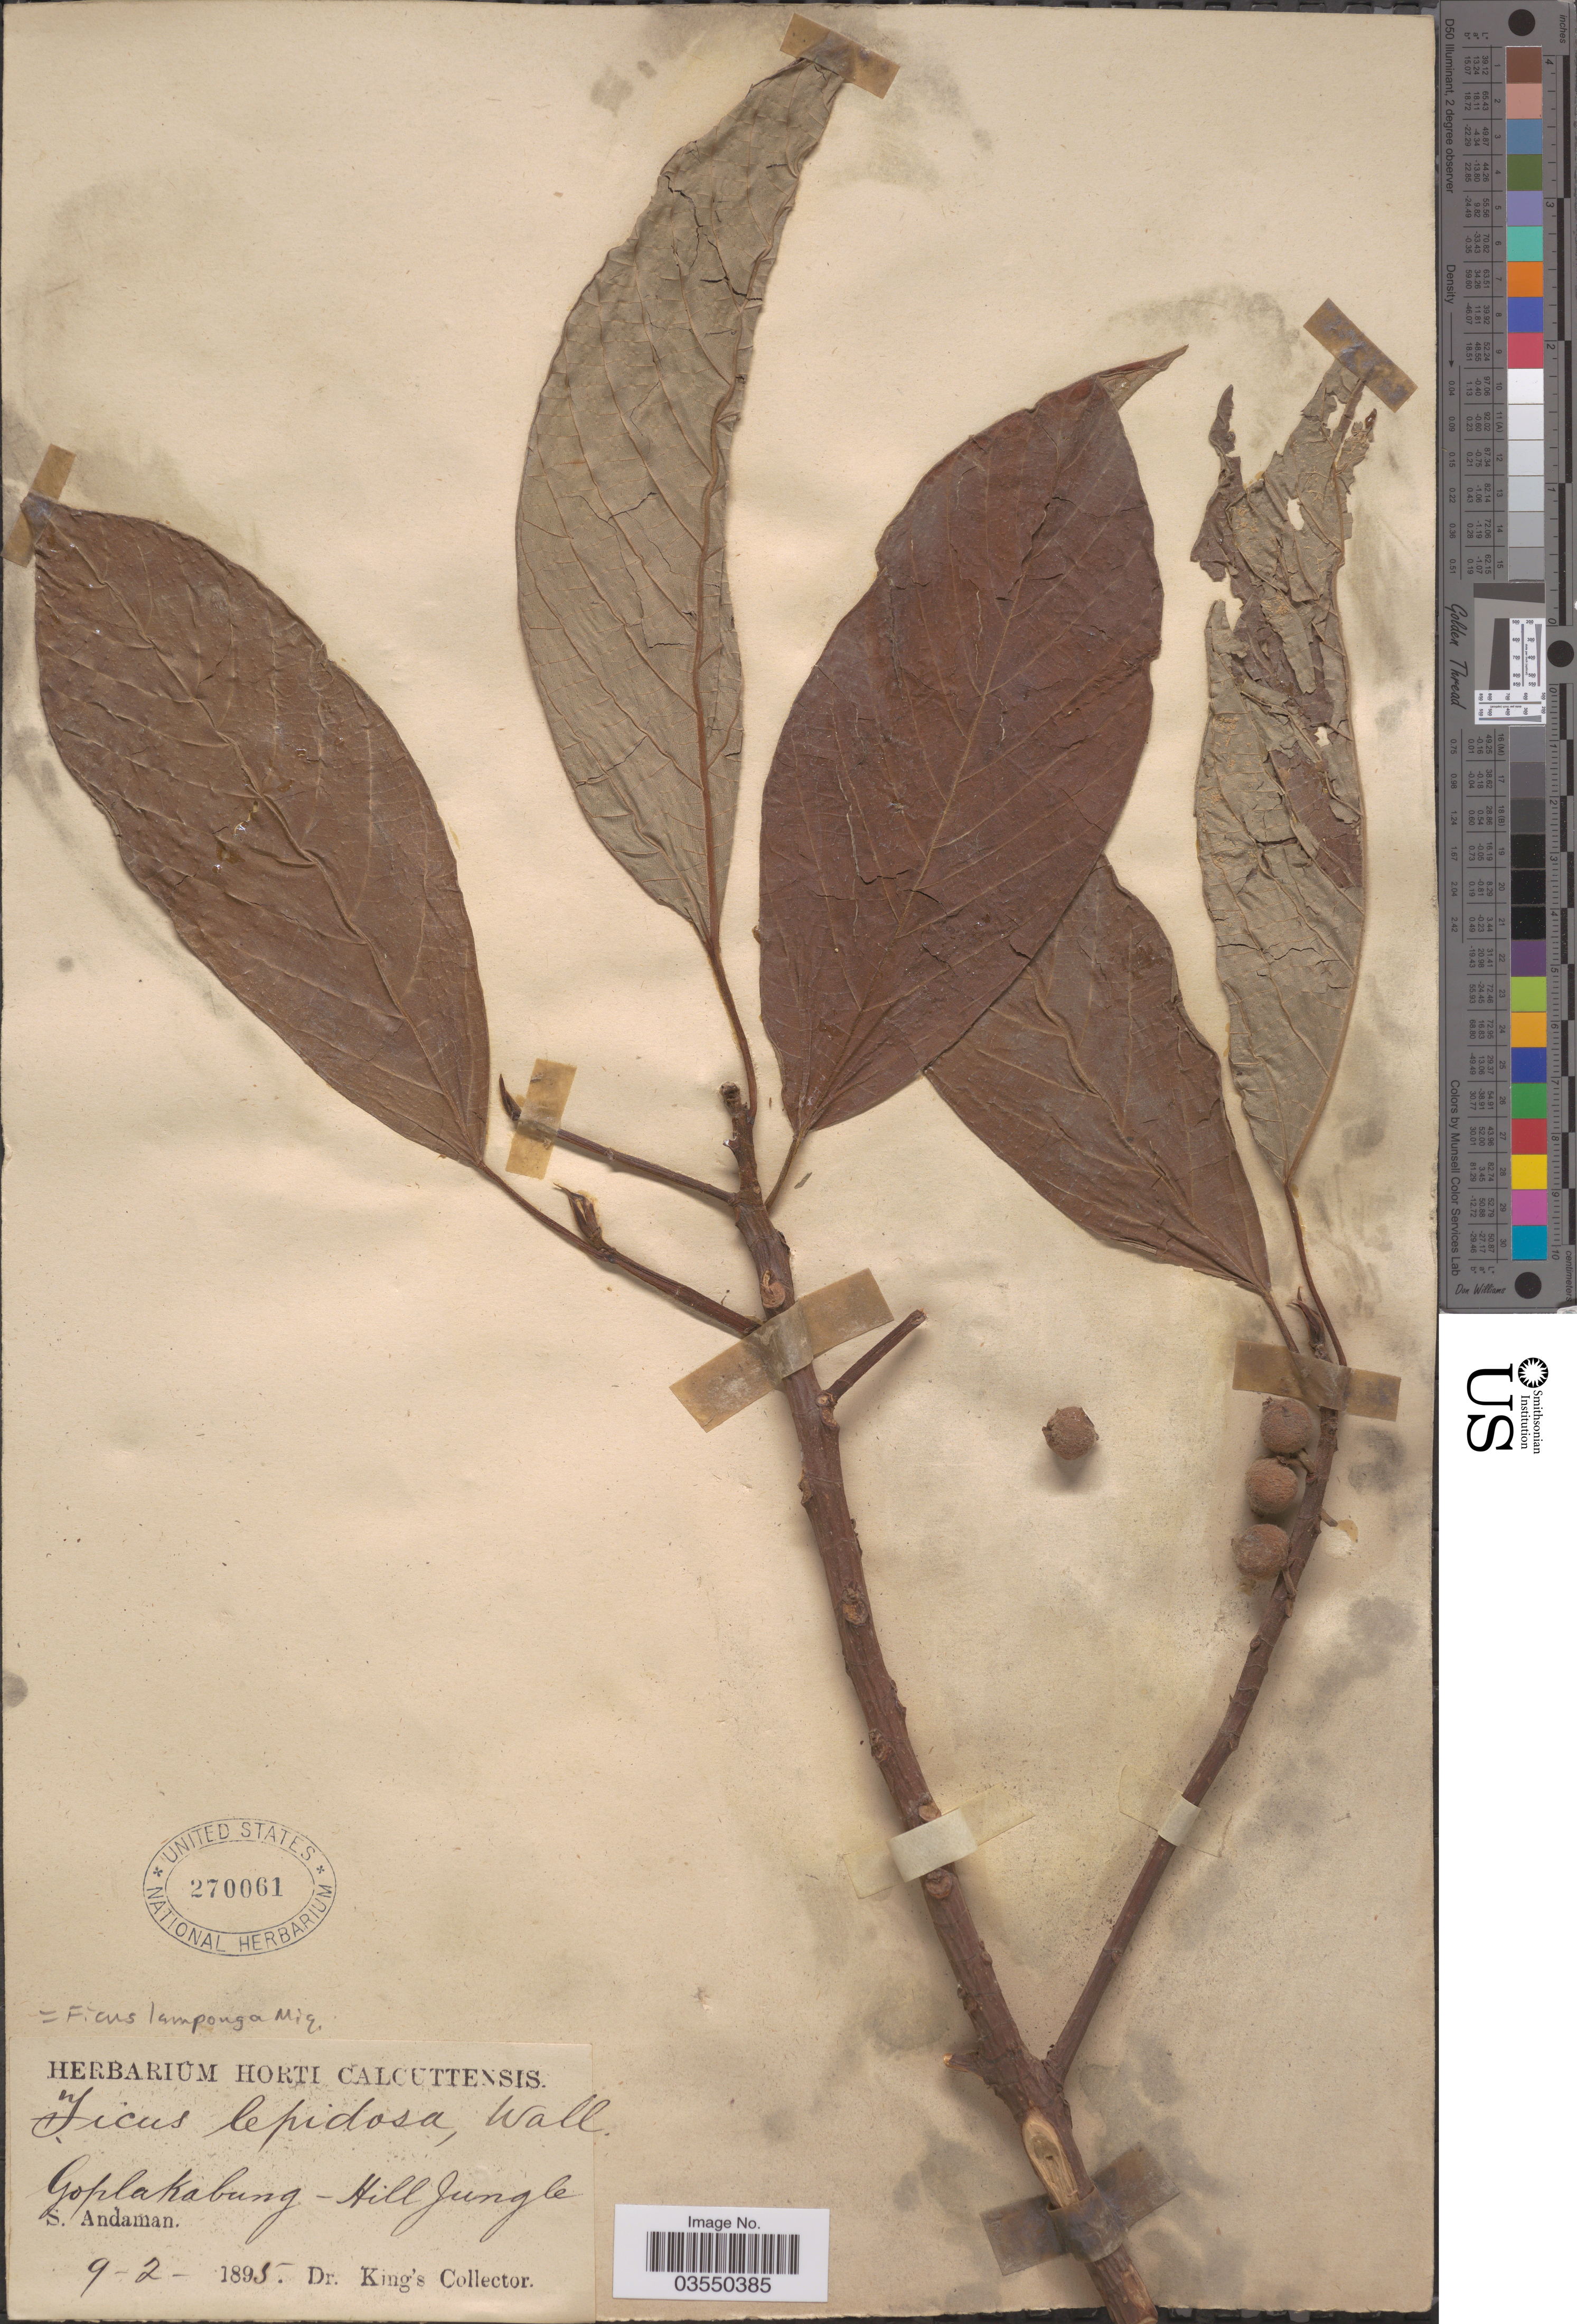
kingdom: Plantae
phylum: Tracheophyta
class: Magnoliopsida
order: Rosales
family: Moraceae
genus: Ficus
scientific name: Ficus lamponga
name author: Miq.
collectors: Dr. King's collector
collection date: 1895-02-09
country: India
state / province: Andaman and Nicobar Islands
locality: Goplakabung-Hill Jungle. S. Andaman.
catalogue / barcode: US 270061